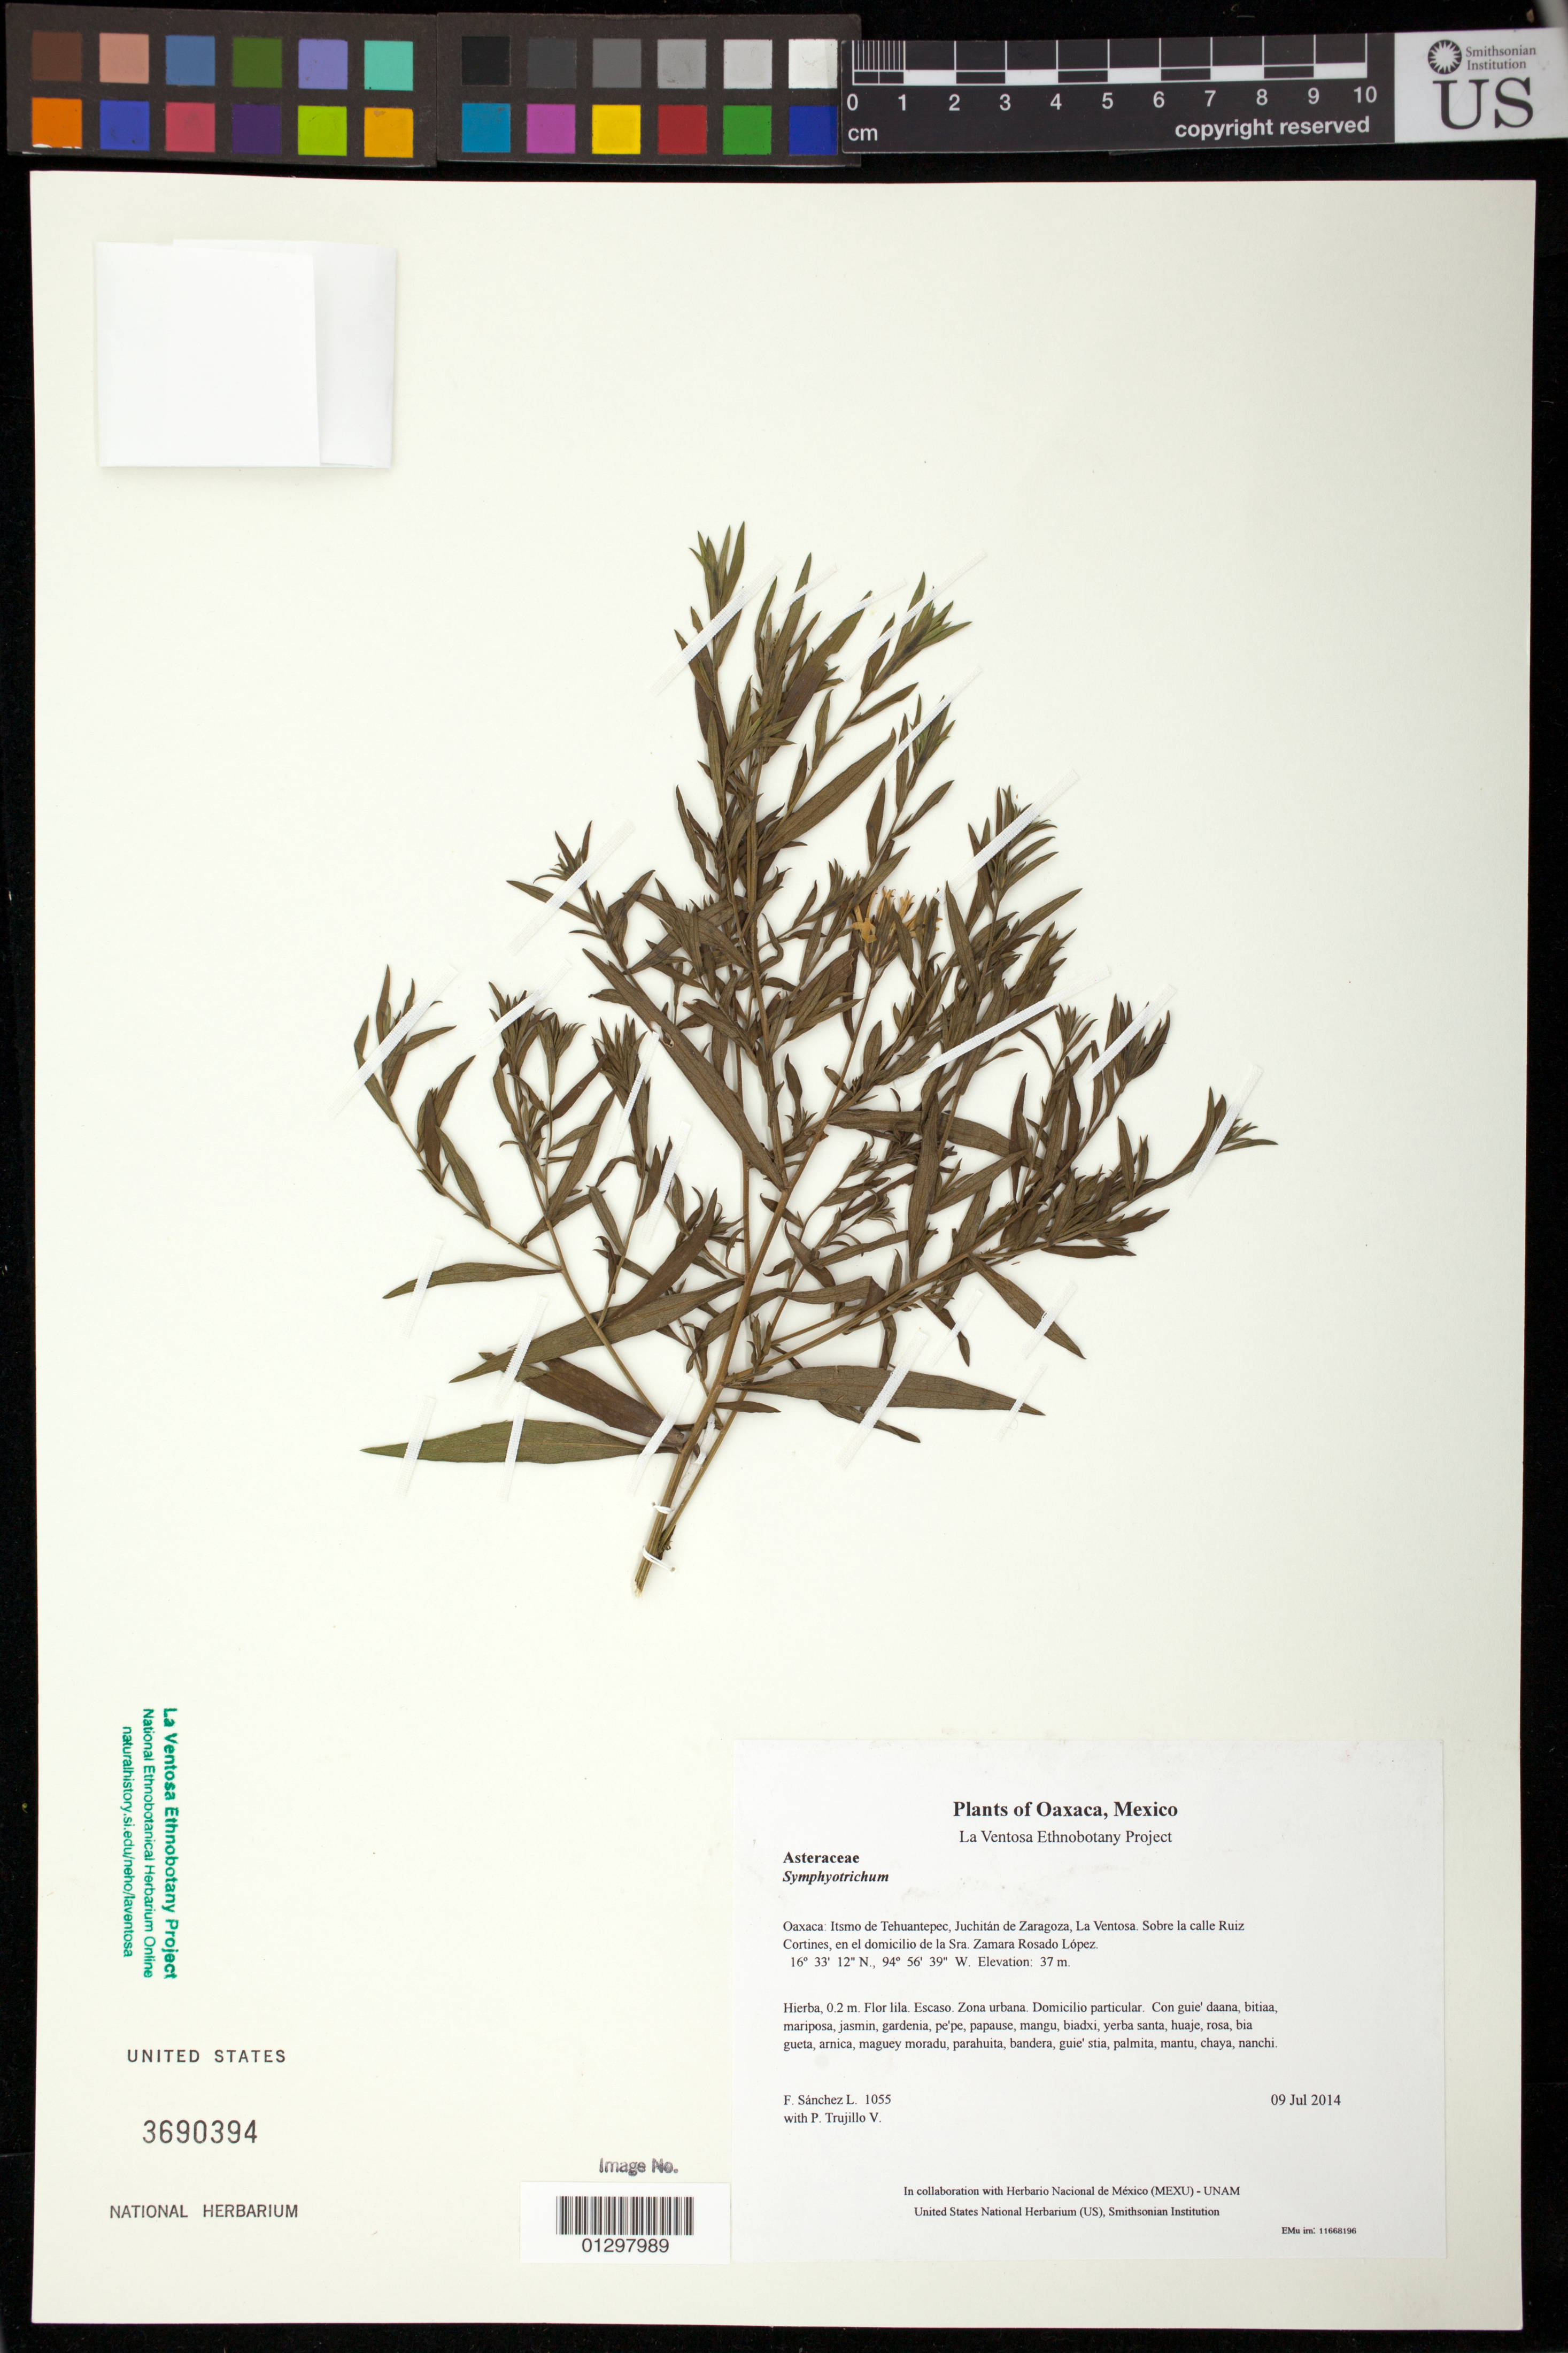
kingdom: Plantae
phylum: Tracheophyta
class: Magnoliopsida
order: Asterales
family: Asteraceae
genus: Symphyotrichum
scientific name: Symphyotrichum bullatum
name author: (Klatt) G.L. Nesom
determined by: Robinson, Harold E.; Edwards, Robert D.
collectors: F. Sánchez L. & P. Trujillo V.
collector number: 1055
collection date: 2014-07-09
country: Mexico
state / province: Oaxaca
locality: Itsmo de Tehuantepec, Juchitán de Zaragoza, La Ventosa. Sobre la calle Ruiz Cortines, en el domicilio de la Sra. Zamara Rosado López.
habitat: Zona urbana. Domicilio particular.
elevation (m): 37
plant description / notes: MEXU, US; Guixi bandaga. 0.2 m. Guie' lila. Huaxie'.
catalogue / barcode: US 3690394